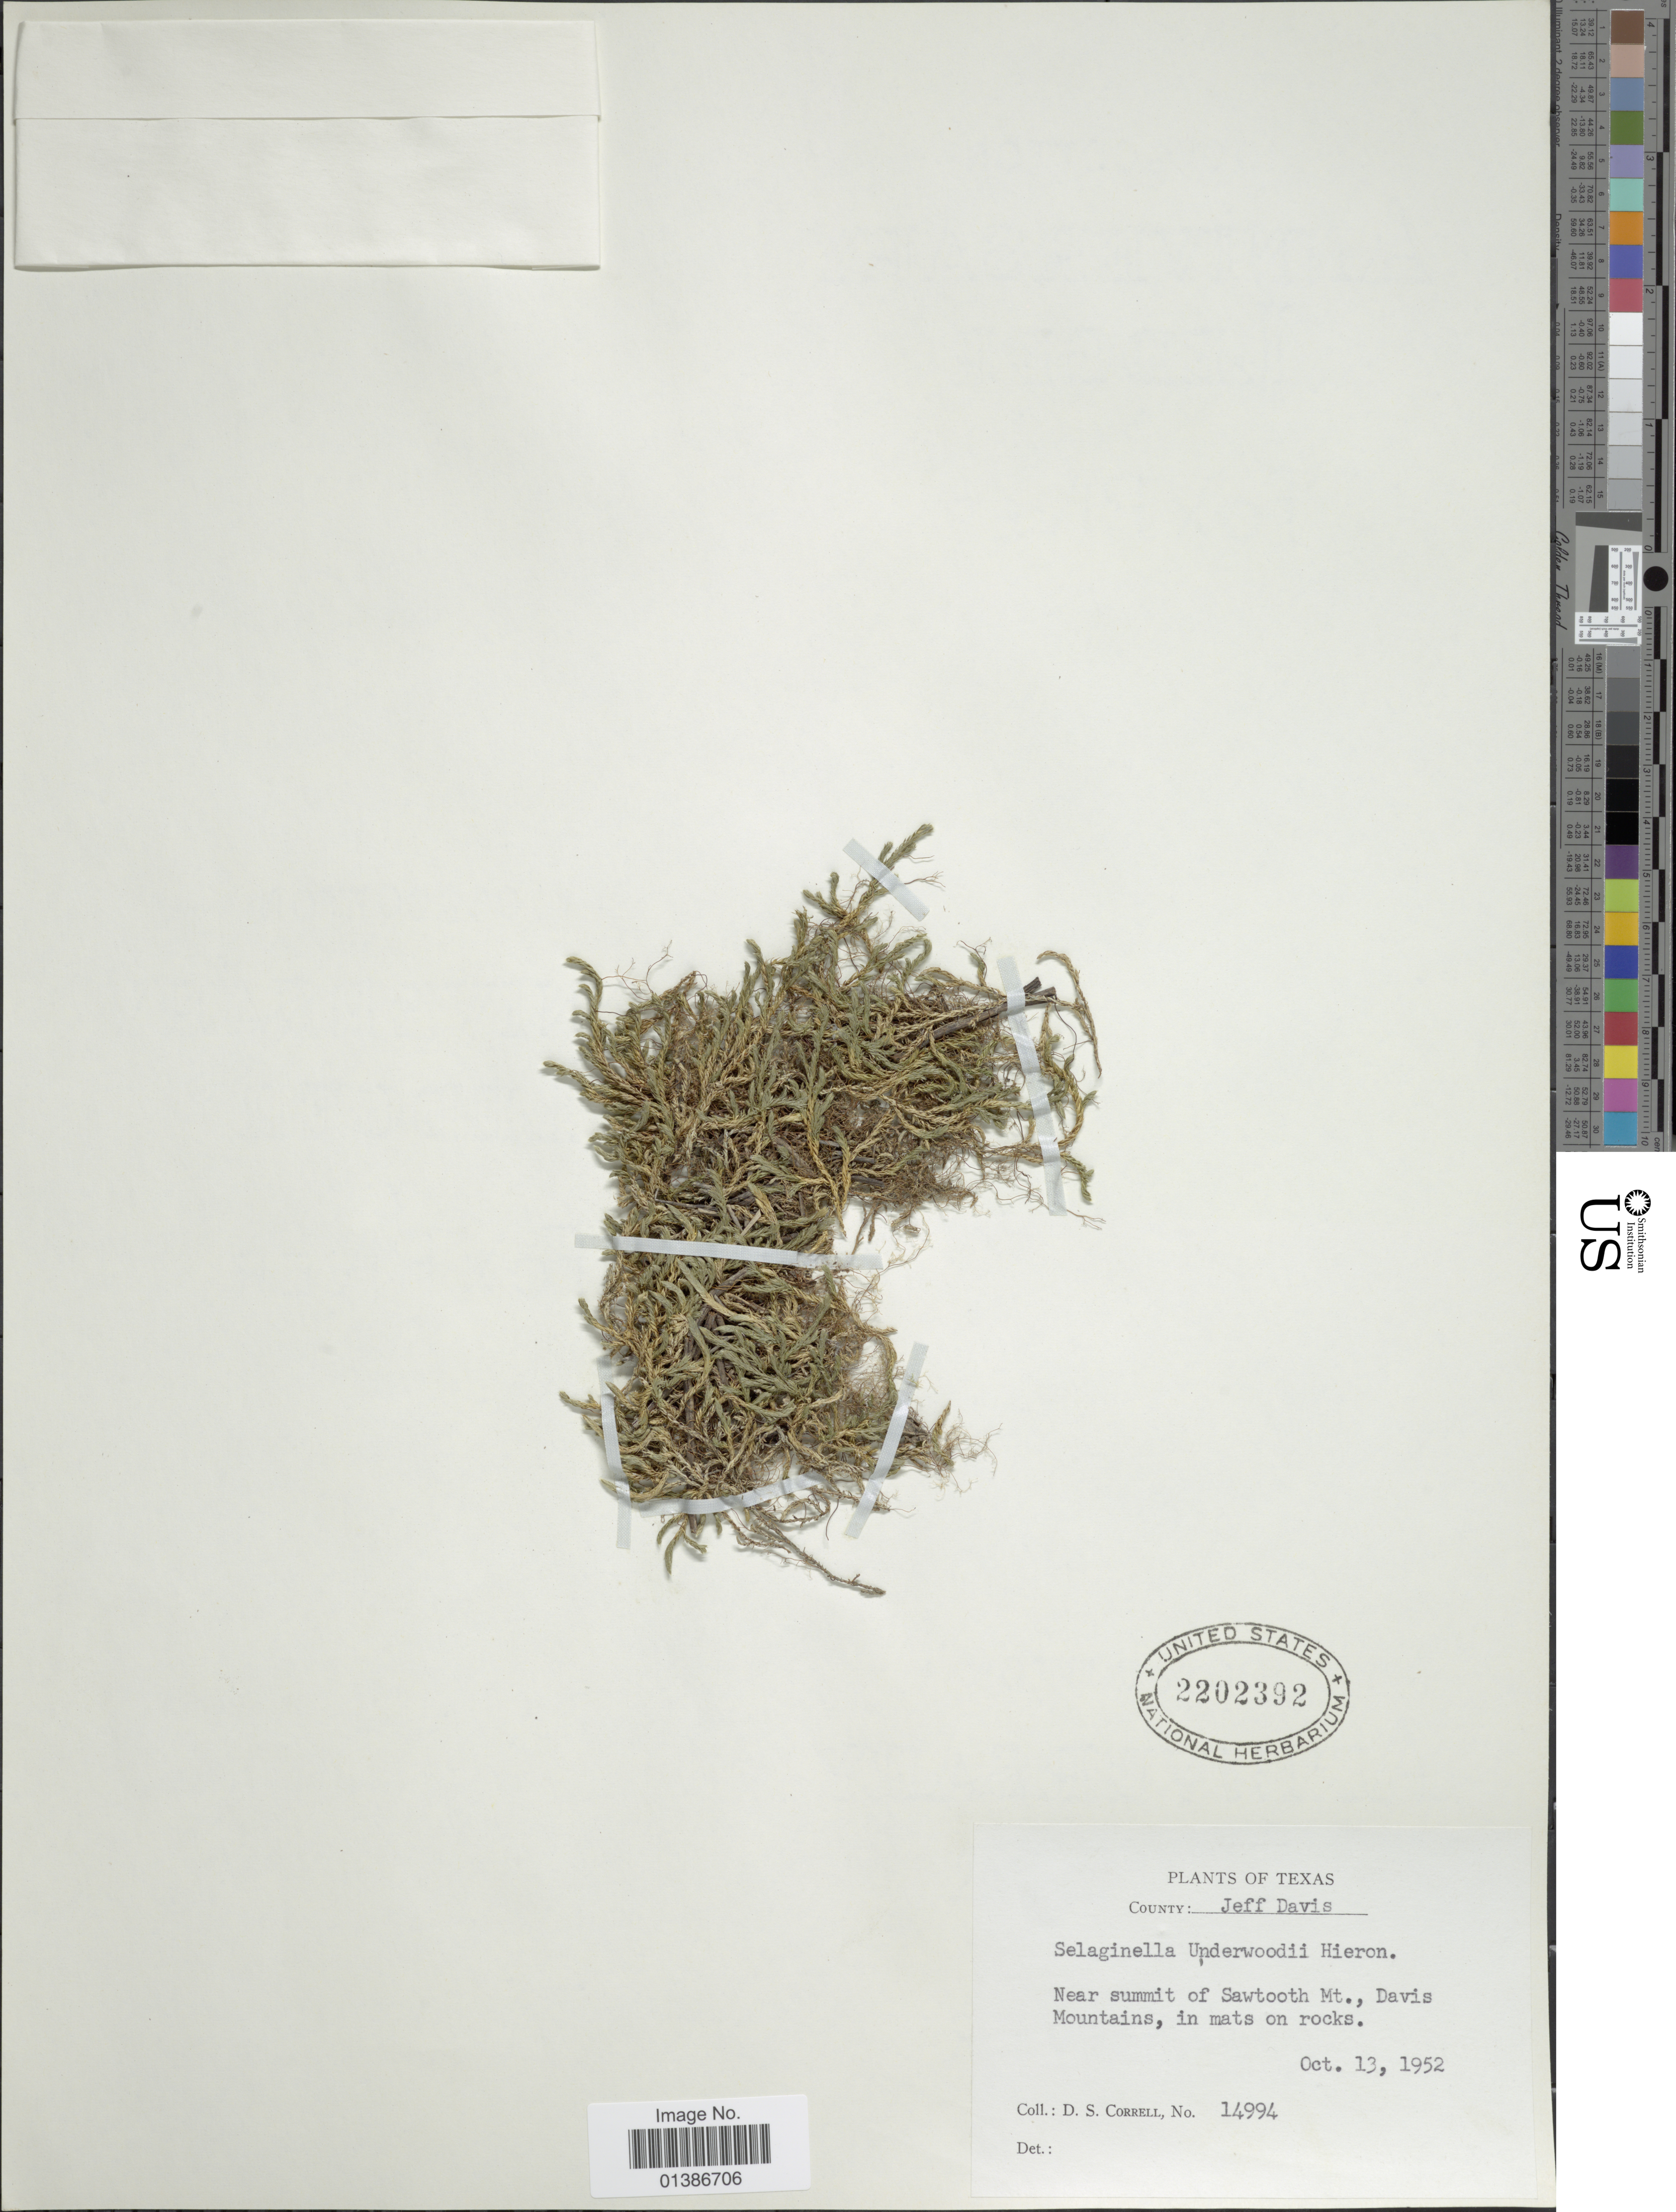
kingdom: Plantae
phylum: Tracheophyta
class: Lycopodiopsida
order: Selaginellales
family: Selaginellaceae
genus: Selaginella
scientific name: Selaginella underwoodii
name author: Hieron.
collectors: D. S. Correll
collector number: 14994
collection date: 1952-10-13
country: United States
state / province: Texas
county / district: Jeff Davis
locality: Near summit of Sawtooth Mt., Davis Mountains, in mats on rocks.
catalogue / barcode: US 2202392